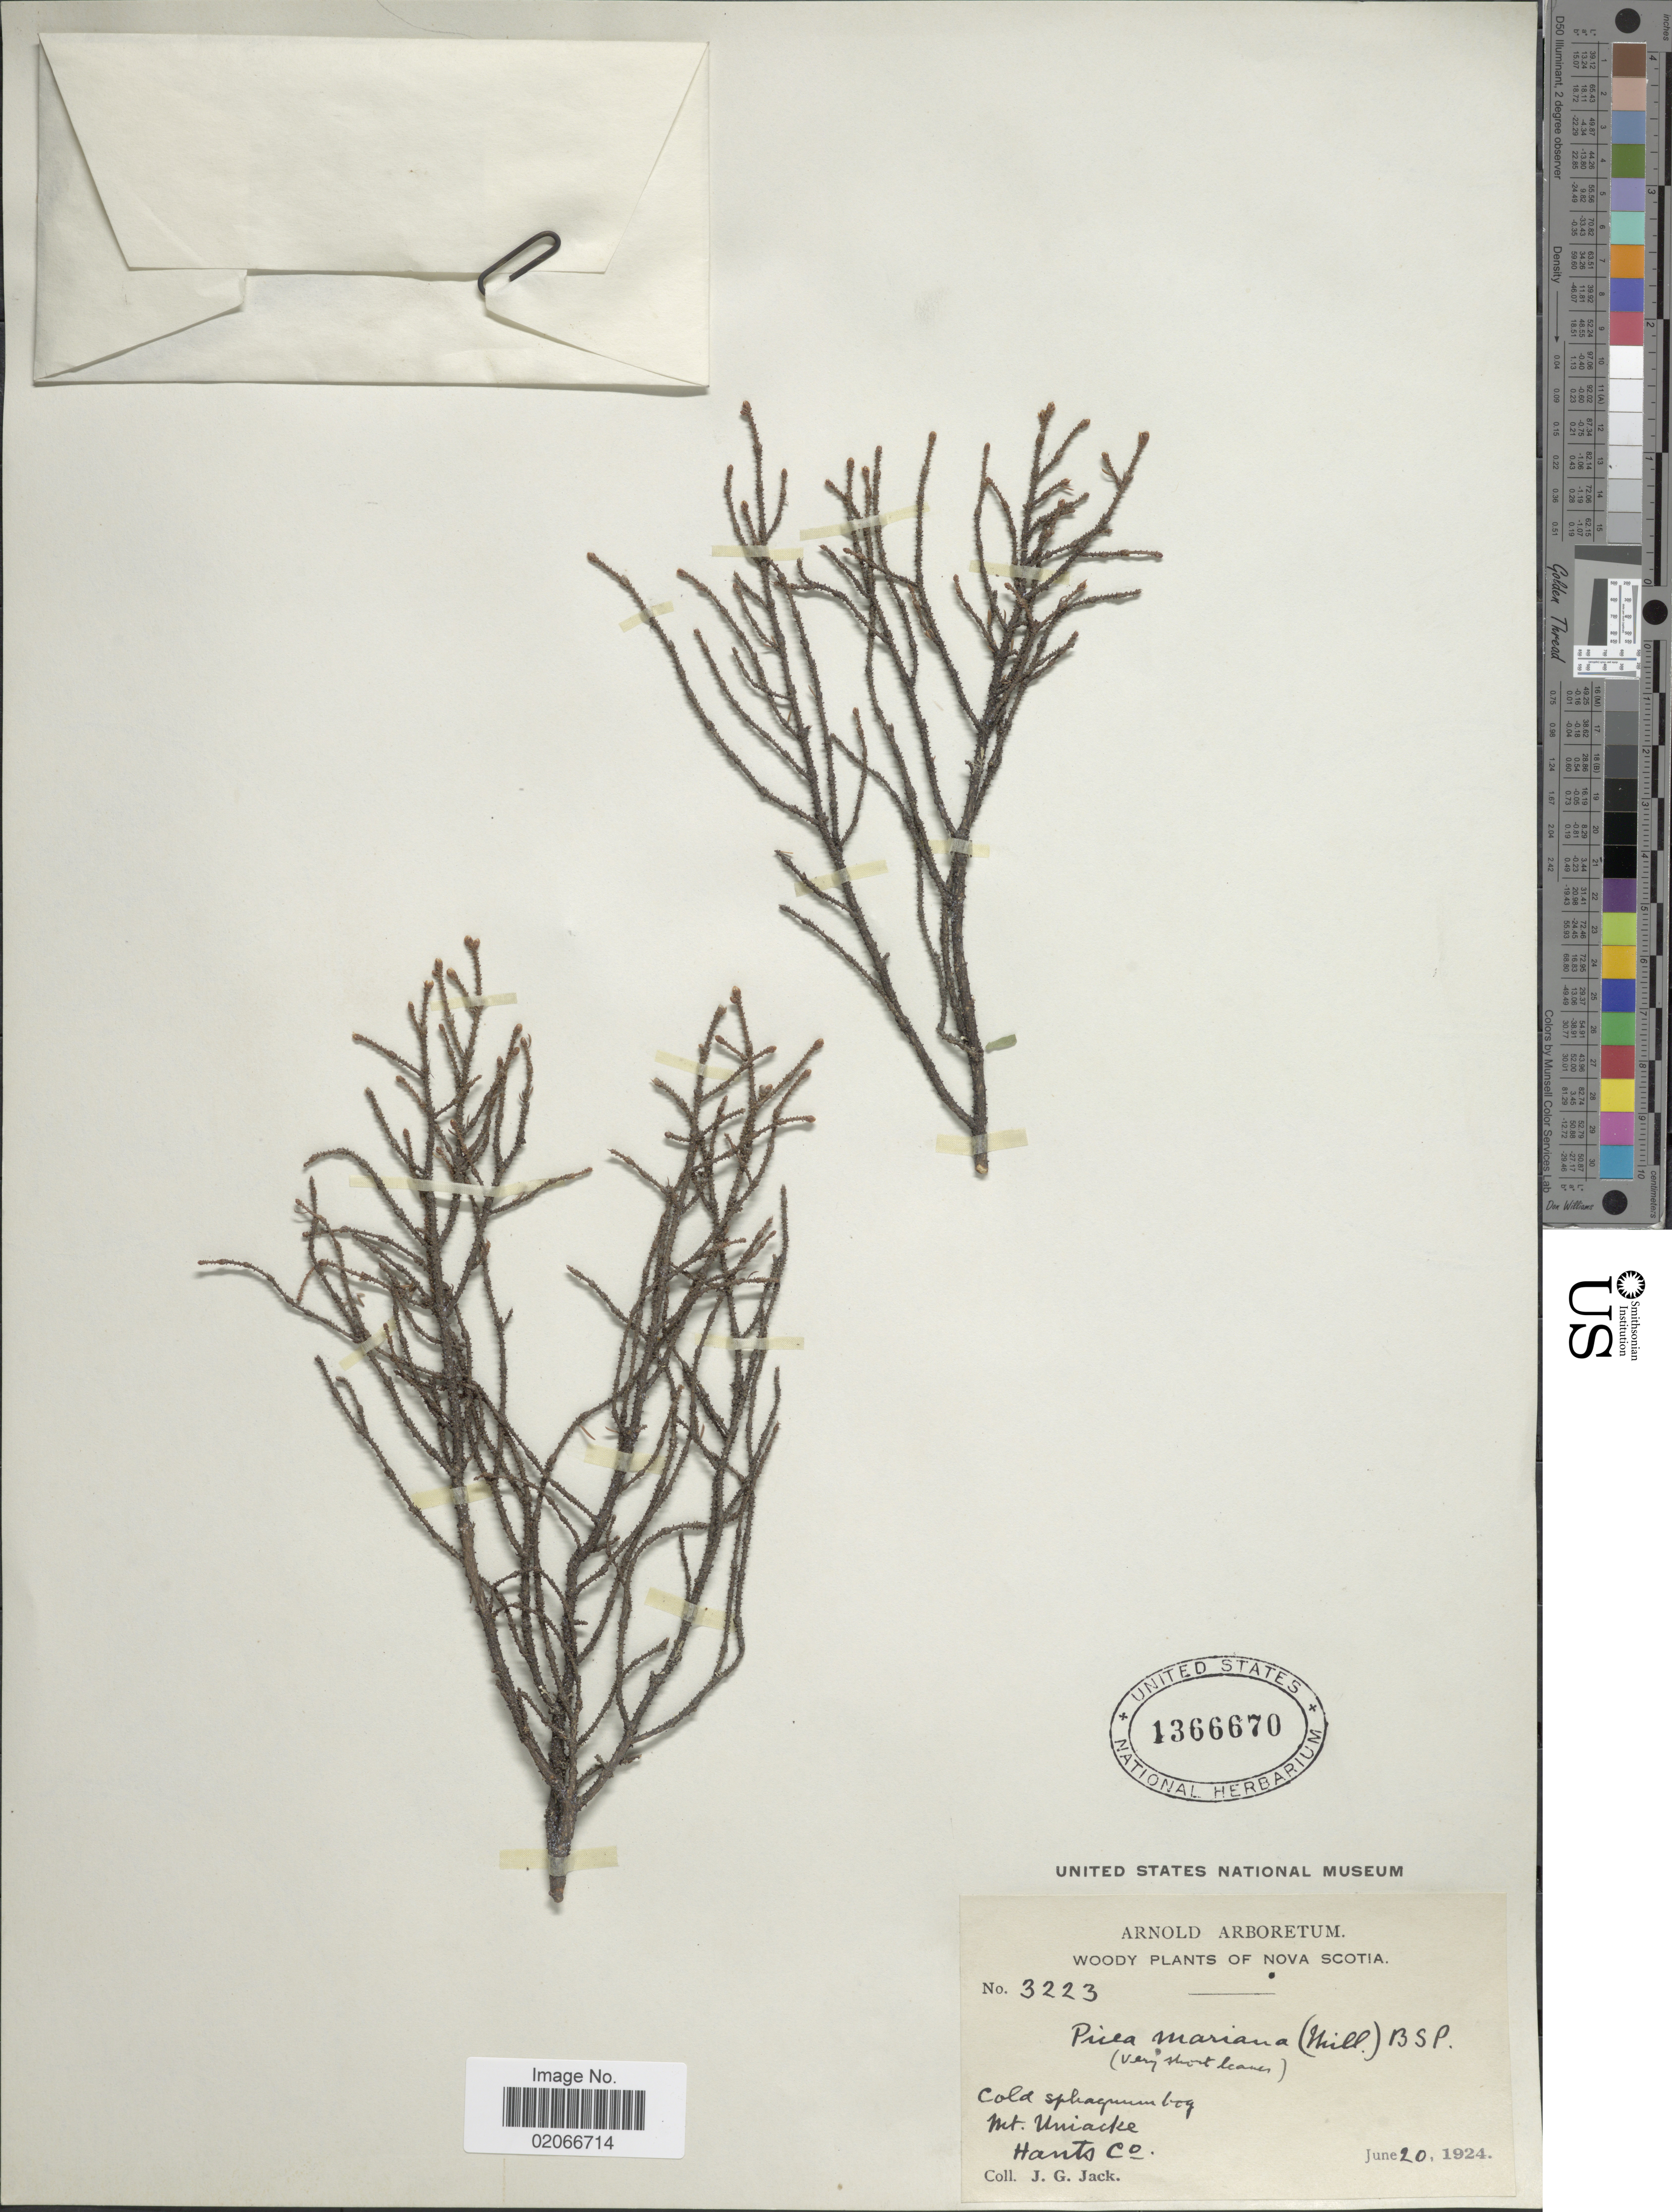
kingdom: Plantae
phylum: Tracheophyta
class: Pinopsida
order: Pinales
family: Pinaceae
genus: Picea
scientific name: Picea mariana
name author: (Mill.) Britton, Stearns & Poggenb.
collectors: J. G. Jack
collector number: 3223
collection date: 1924-06-20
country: Canada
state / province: Nova Scotia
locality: Mt. Uniacke, Hants Co.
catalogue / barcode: US 1366670